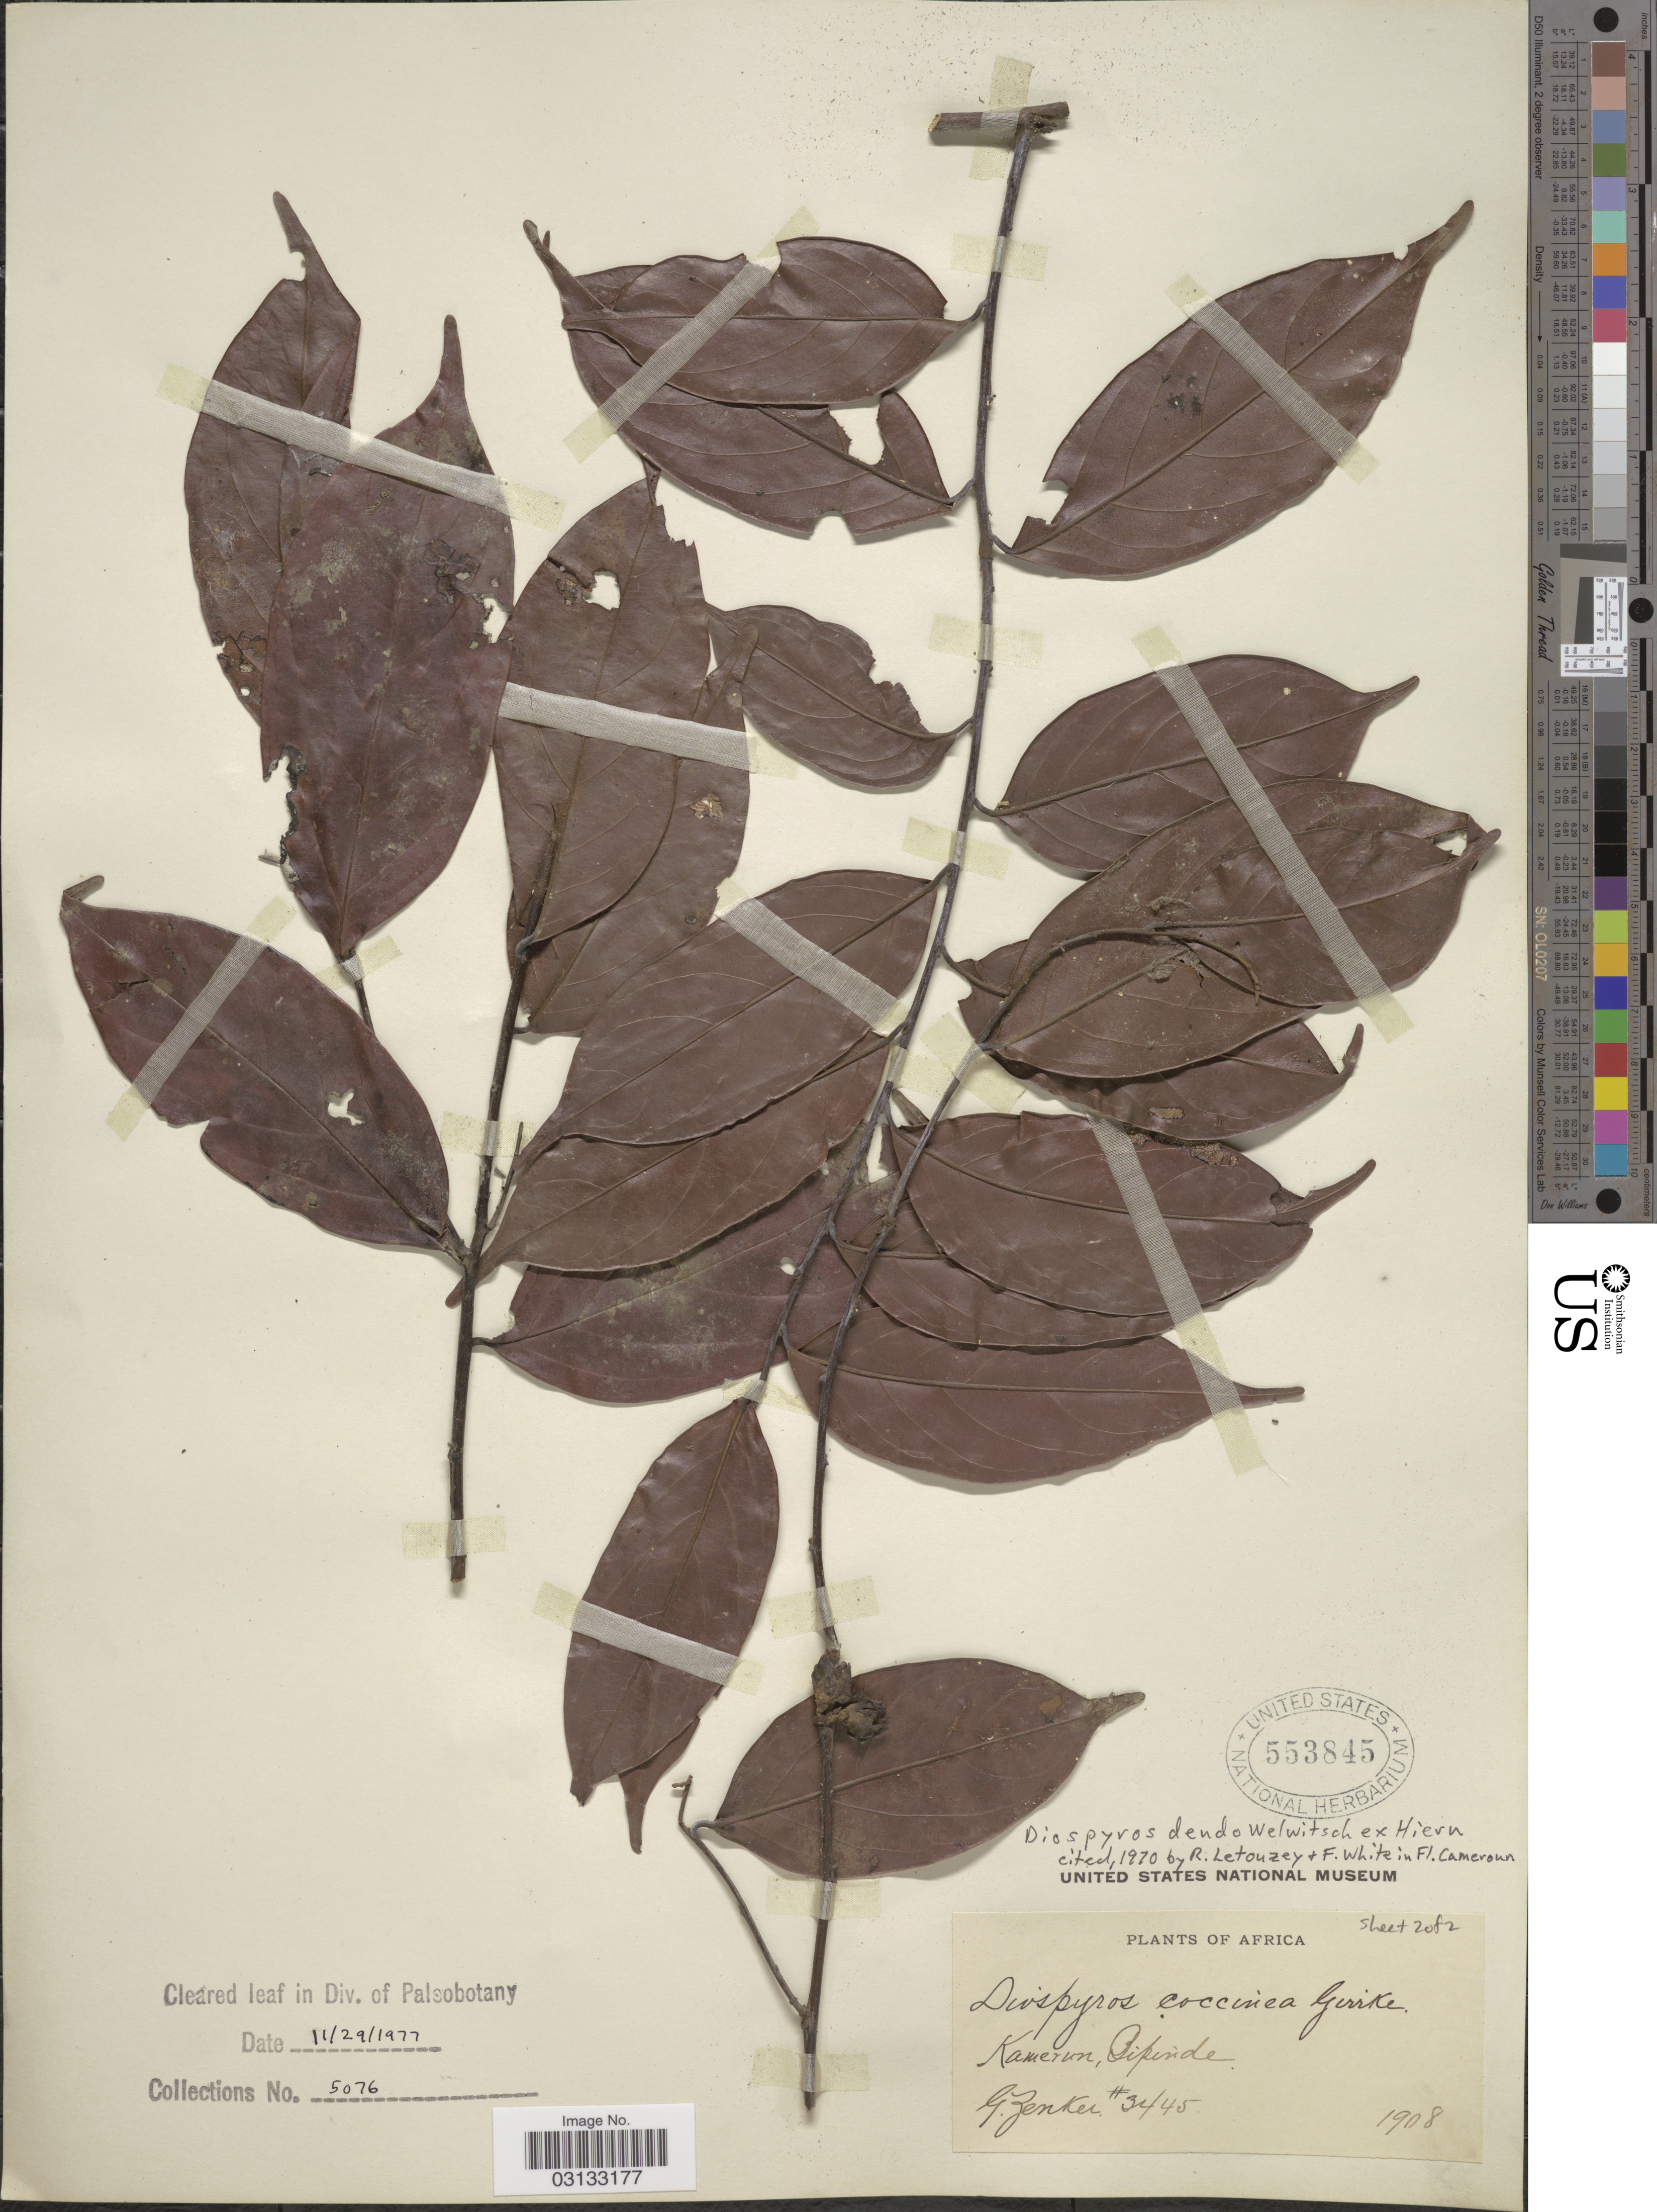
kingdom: Plantae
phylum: Tracheophyta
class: Magnoliopsida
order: Ericales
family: Ebenaceae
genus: Diospyros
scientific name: Diospyros dendo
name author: Welw. ex Hiern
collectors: G. A. Zenker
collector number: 3445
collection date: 1908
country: Cameroon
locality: Kamerun, Bipinde.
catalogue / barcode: US 553845